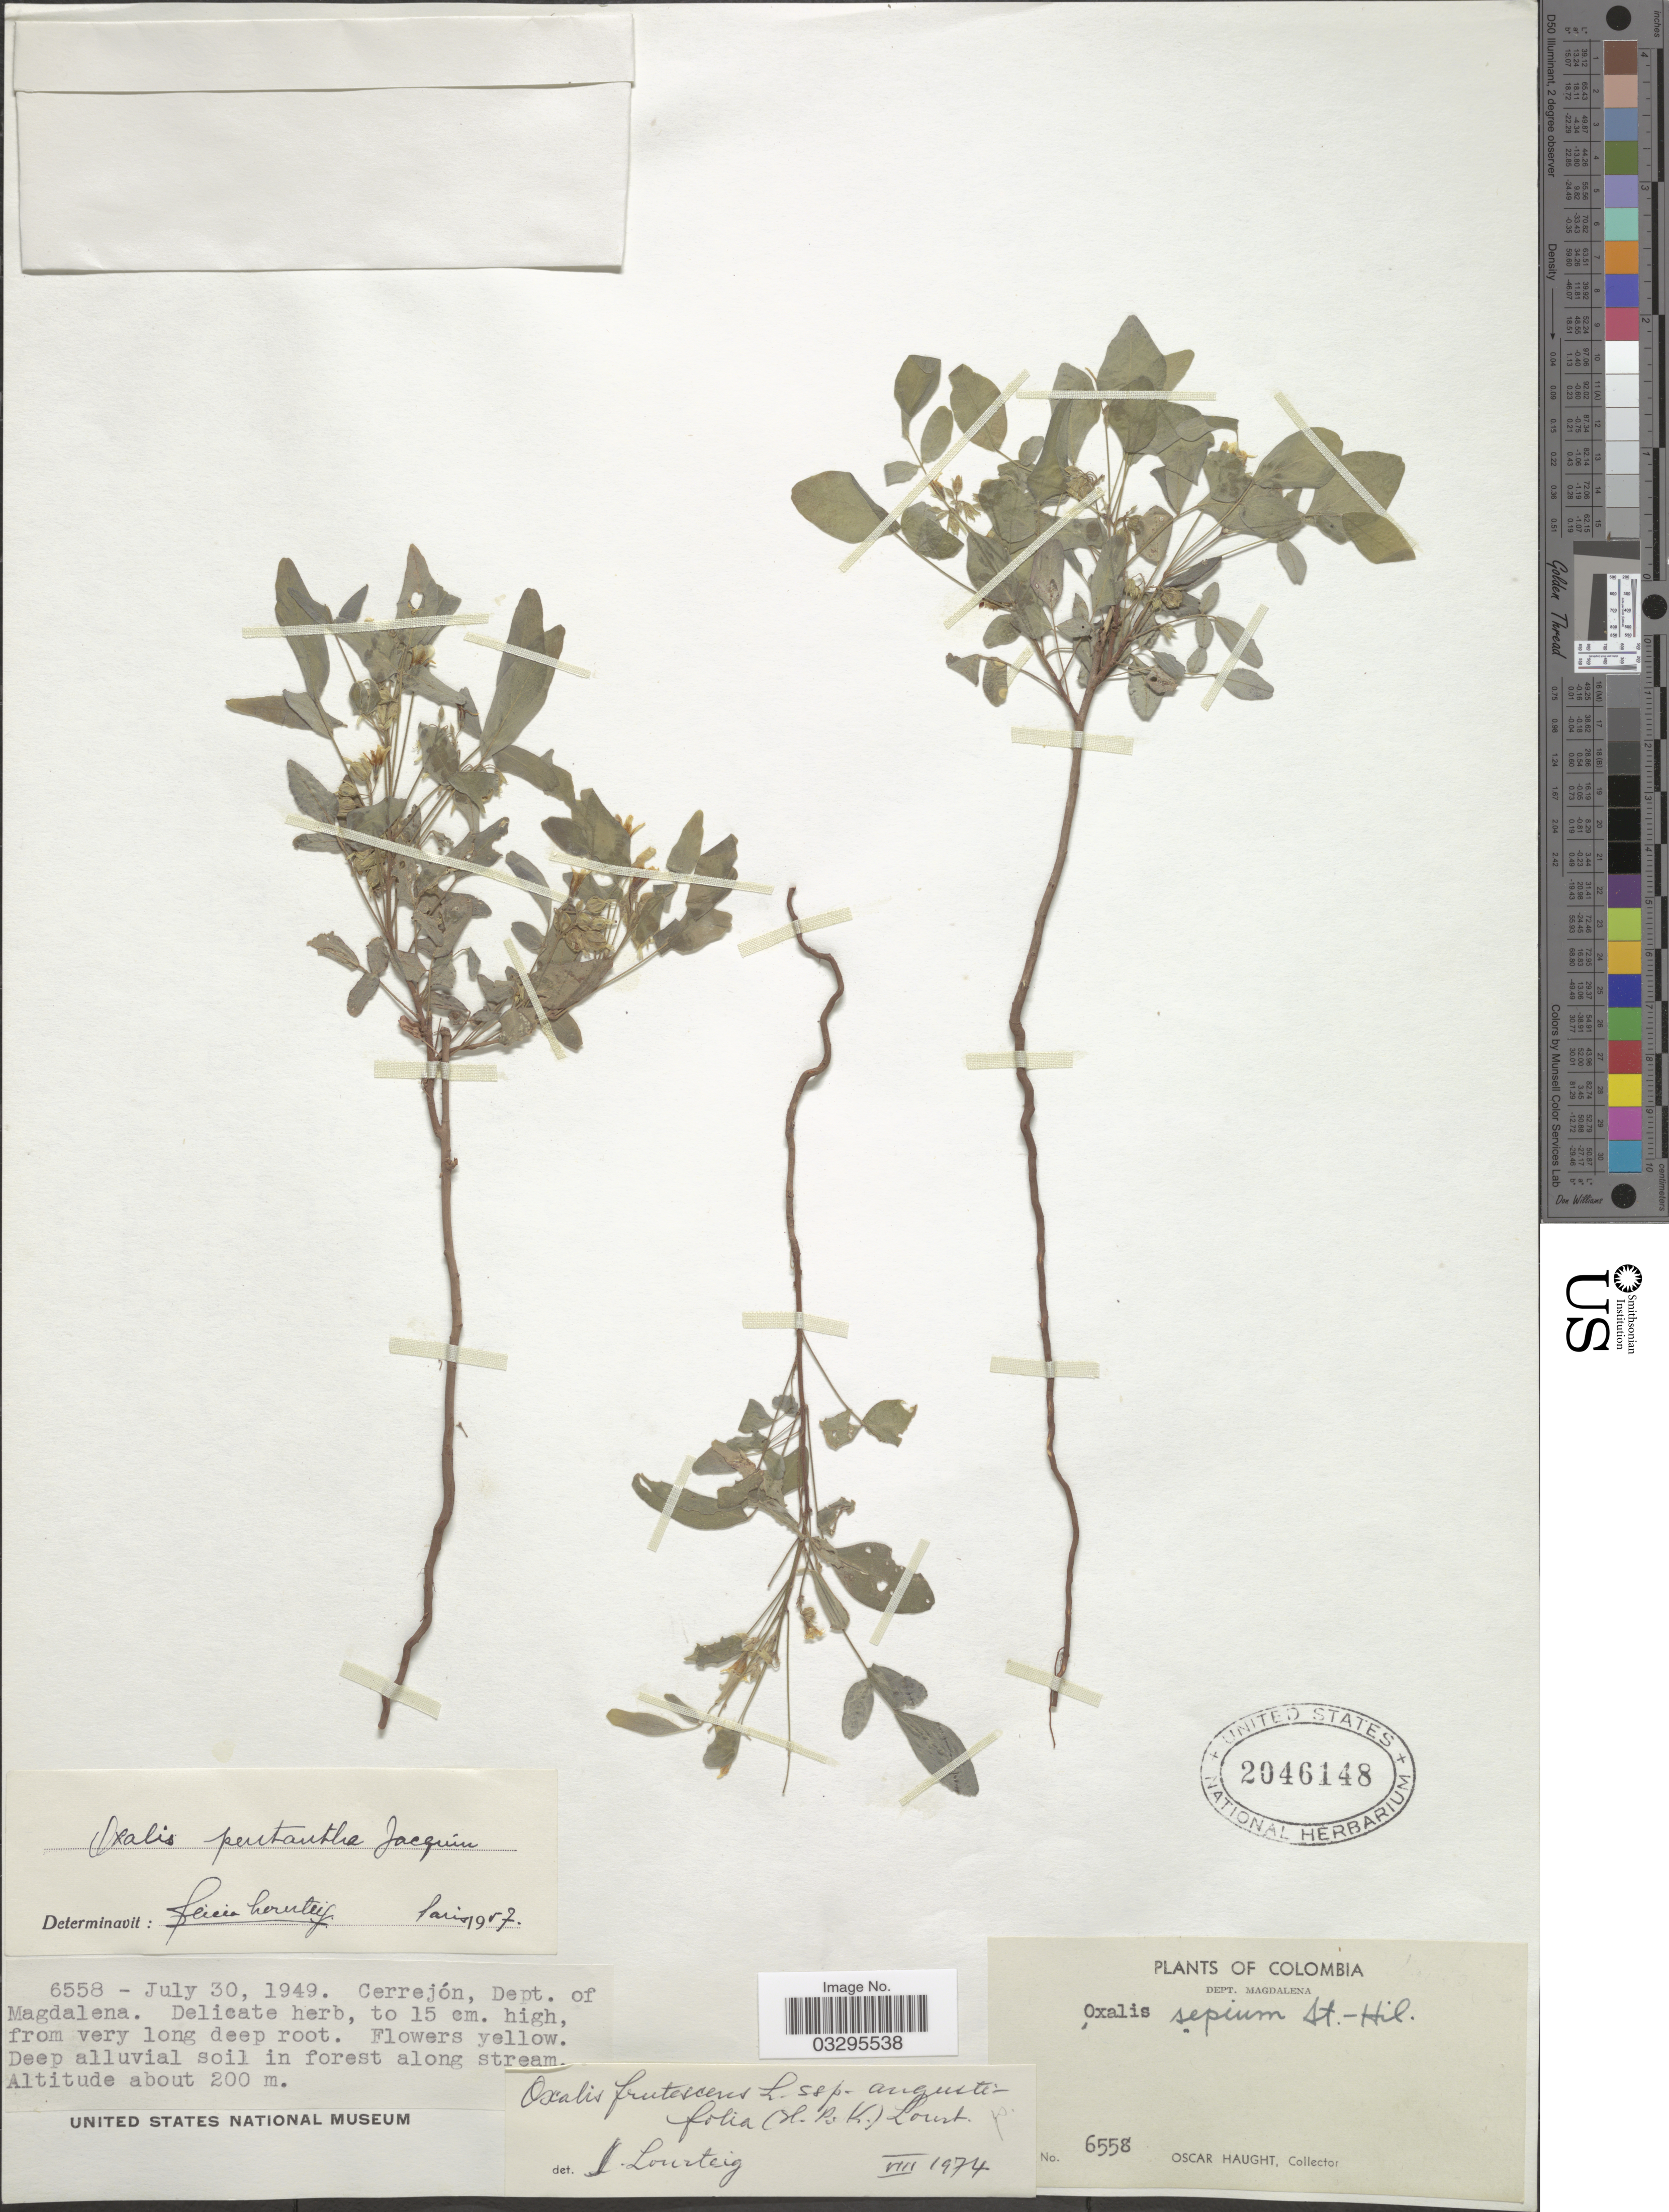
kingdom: Plantae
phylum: Tracheophyta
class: Magnoliopsida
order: Oxalidales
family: Oxalidaceae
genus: Oxalis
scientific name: Oxalis frutescens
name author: L.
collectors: O. Haught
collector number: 6558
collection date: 1949-07-30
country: Colombia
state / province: Magdalena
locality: Cerrejón, Dept. of Magdalena.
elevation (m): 200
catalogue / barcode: US 2046148